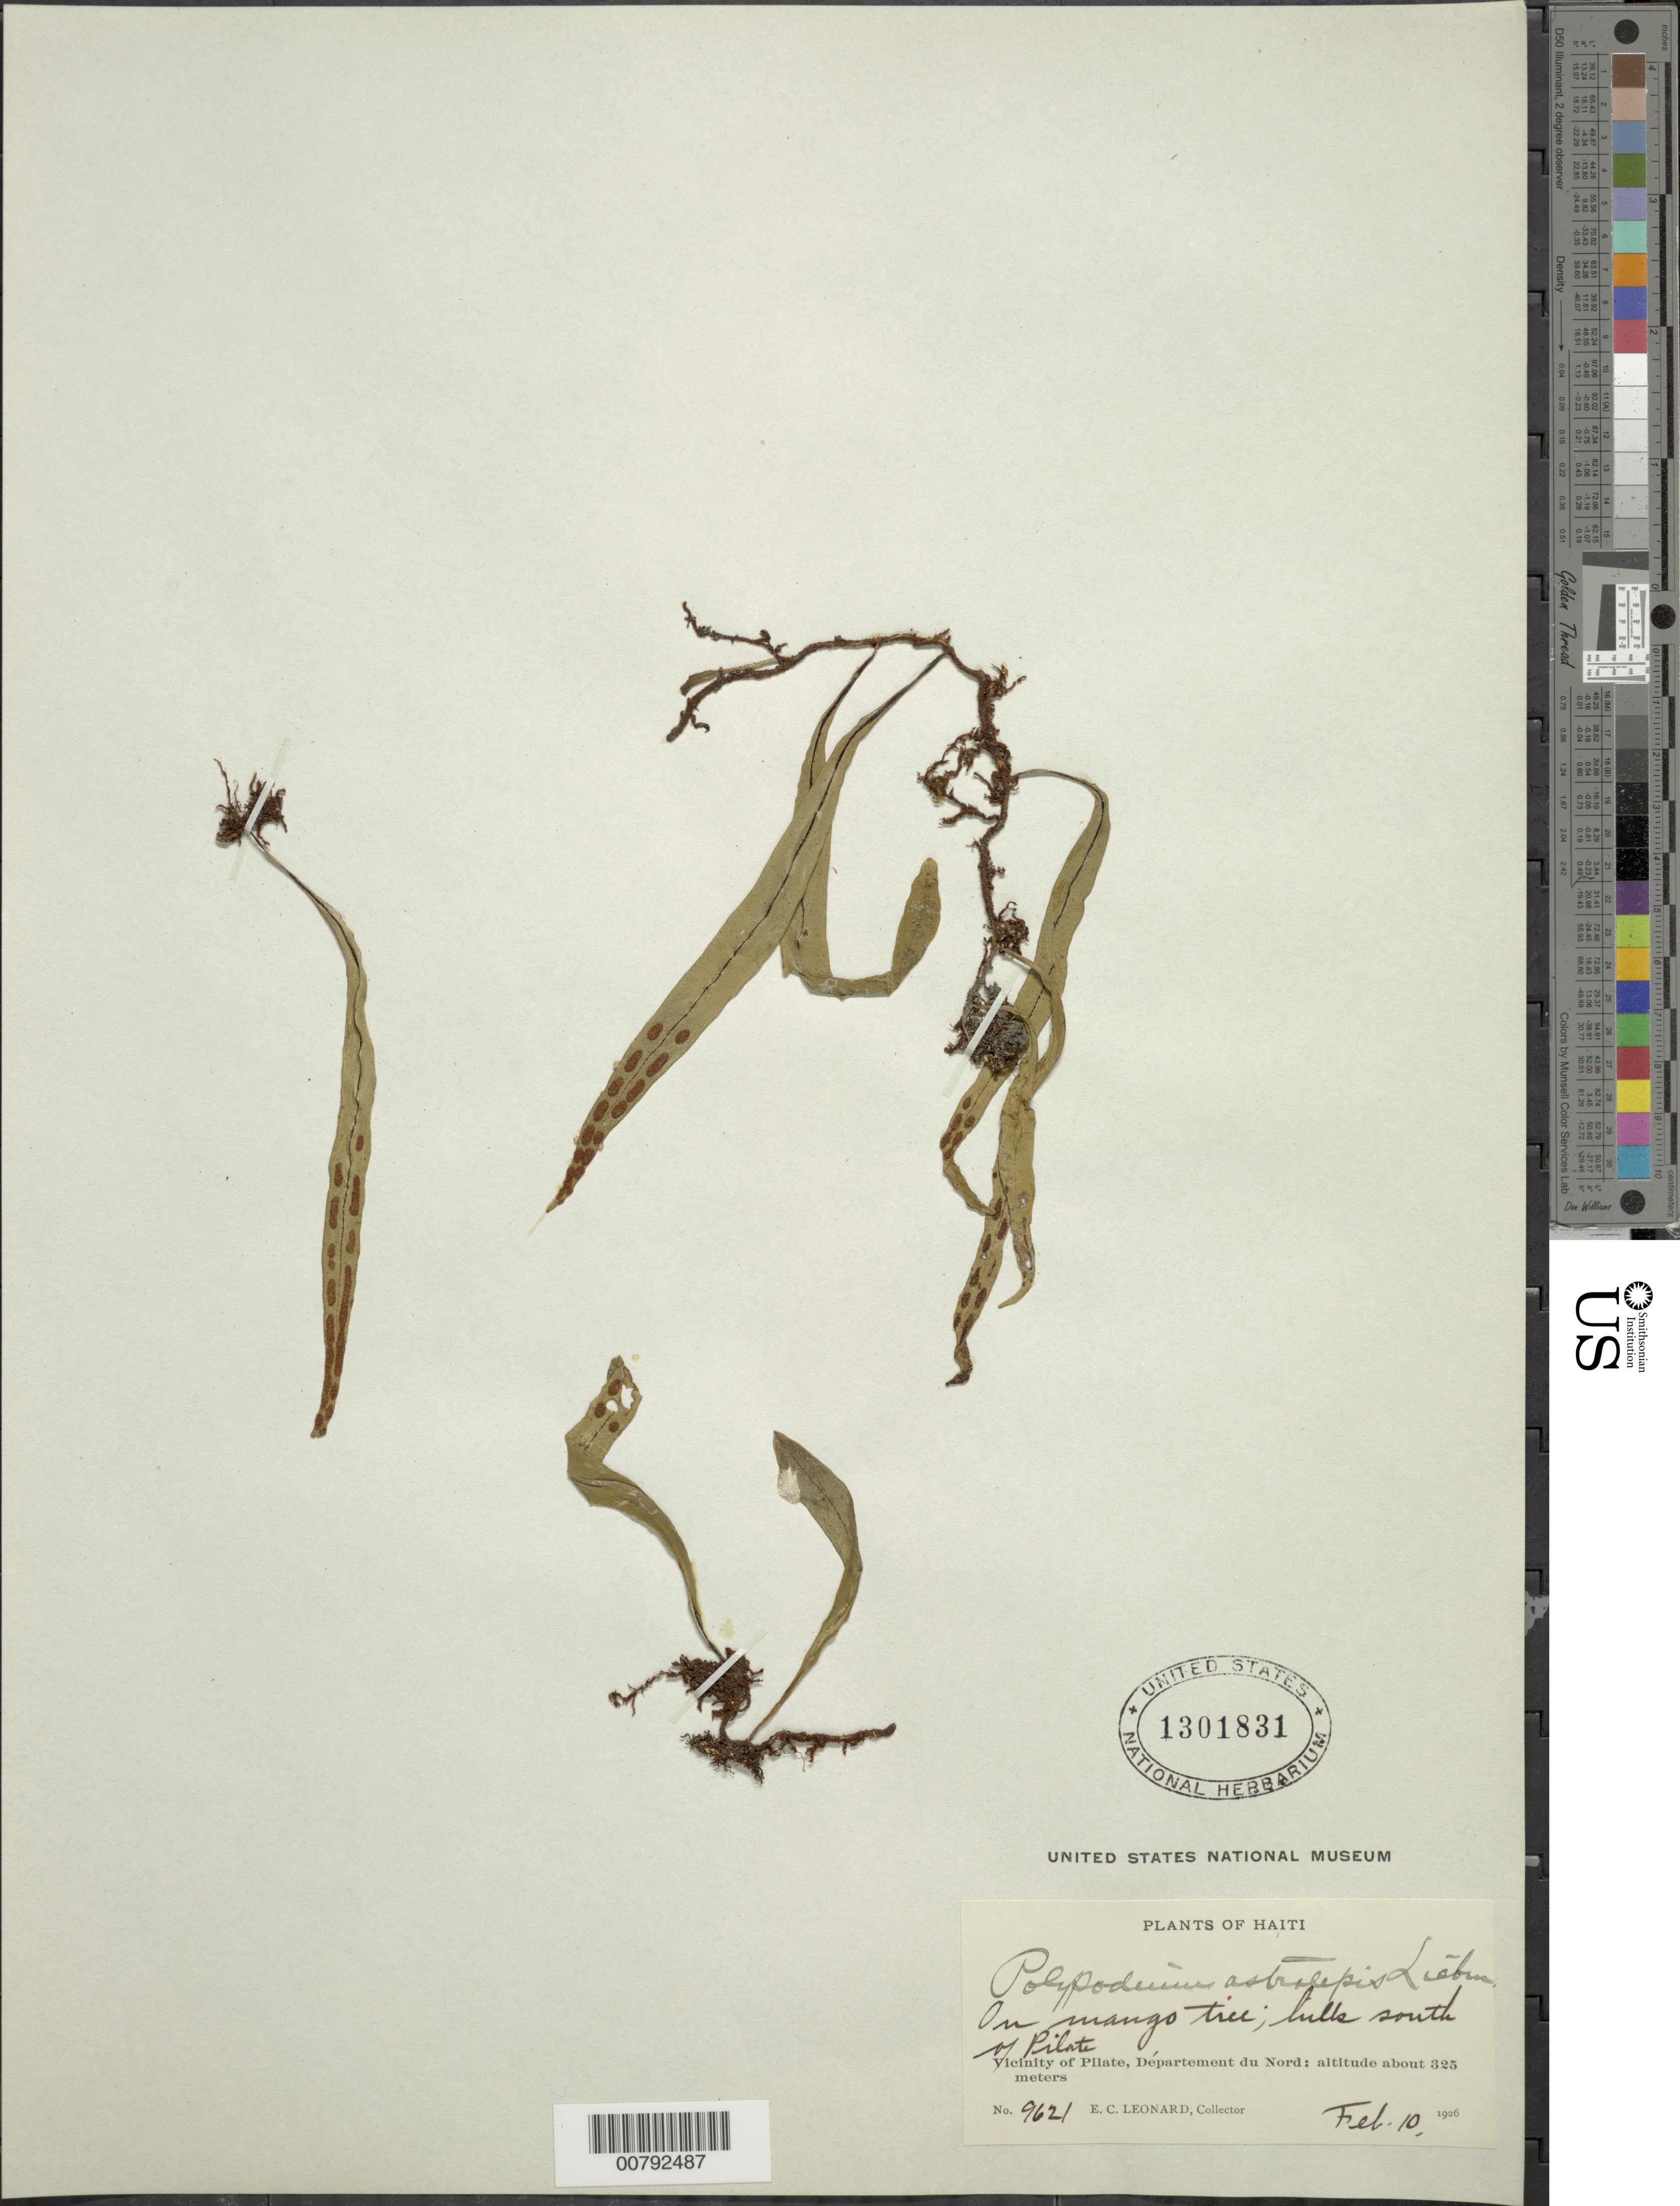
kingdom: Plantae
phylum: Tracheophyta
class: Polypodiopsida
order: Polypodiales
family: Polypodiaceae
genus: Pleopeltis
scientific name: Pleopeltis astrolepis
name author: (Liebm.) E. Fourn.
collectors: E. C. Leonard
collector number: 9621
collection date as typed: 10 Feb 1926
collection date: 1926-02-10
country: Haiti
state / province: Nord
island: Hispaniola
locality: Pilate, S of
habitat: Hills, on mango tree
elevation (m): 325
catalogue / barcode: US 1301831